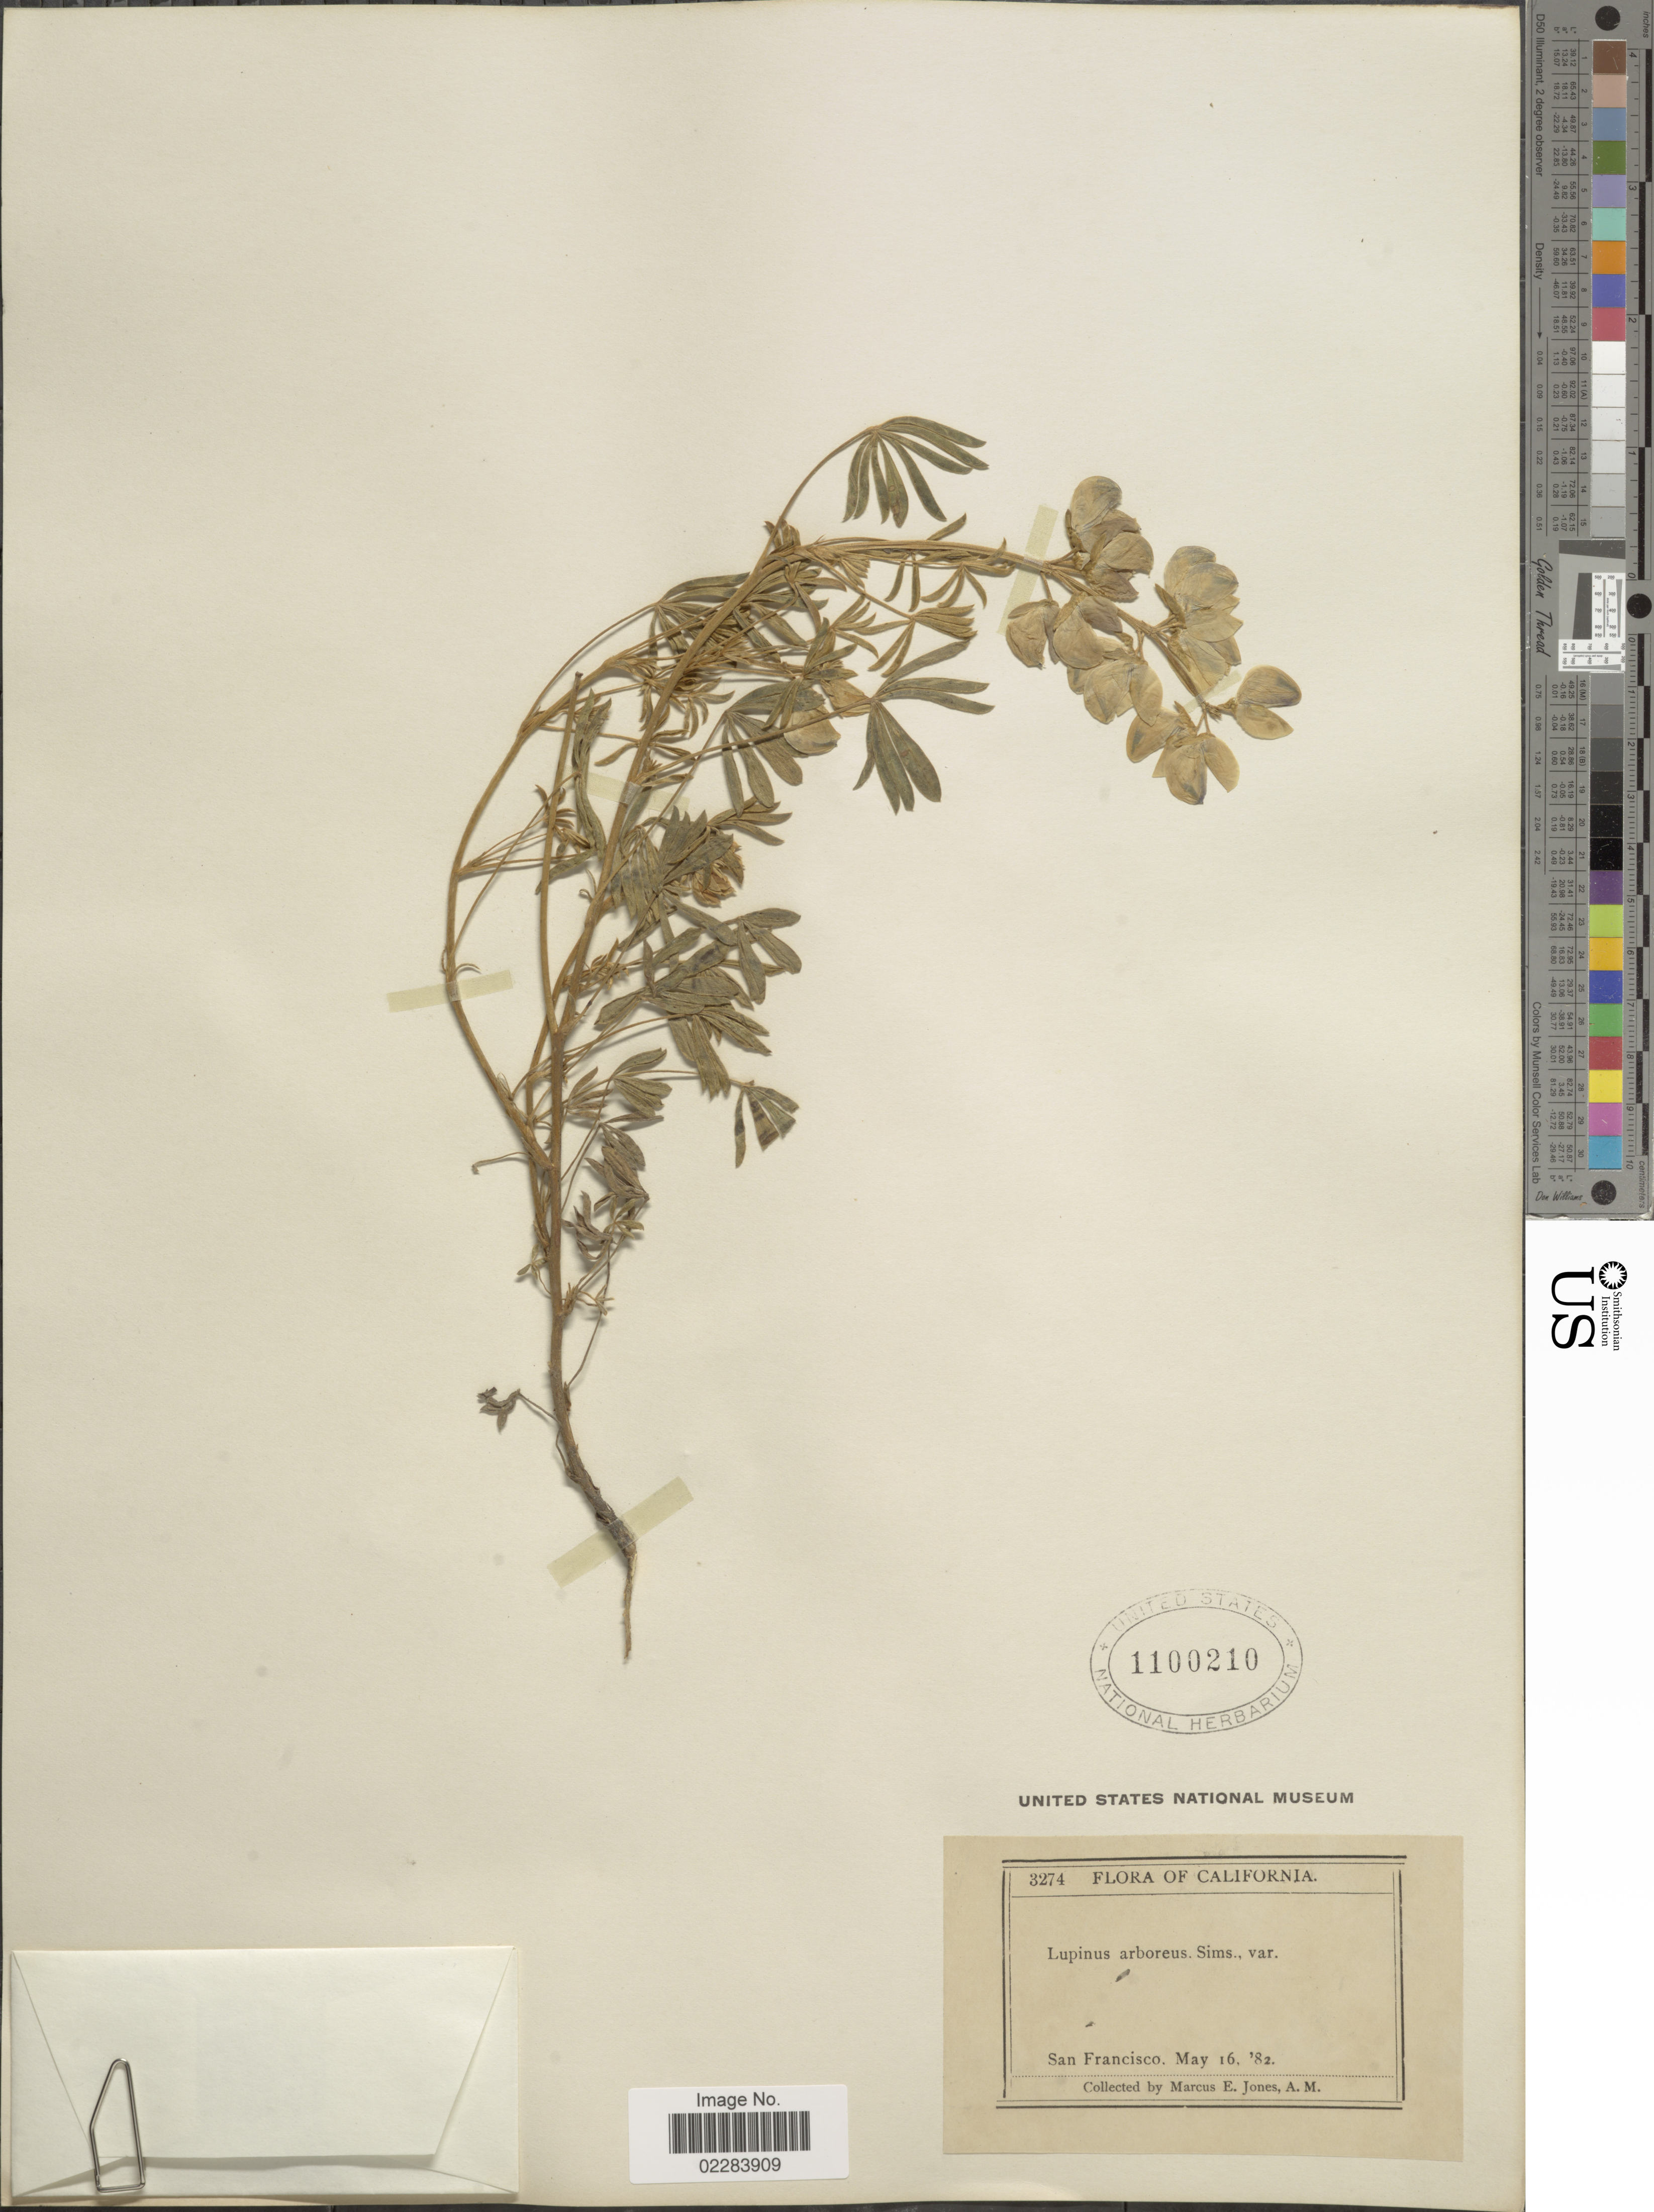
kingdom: Plantae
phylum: Tracheophyta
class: Magnoliopsida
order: Fabales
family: Fabaceae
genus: Lupinus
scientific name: Lupinus arboreus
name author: Sims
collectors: M. E. Jones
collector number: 3274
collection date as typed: Transcribed d/m/y: 16/5/82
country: United States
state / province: California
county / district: San Francisco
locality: San Francisco.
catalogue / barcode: US 1100210